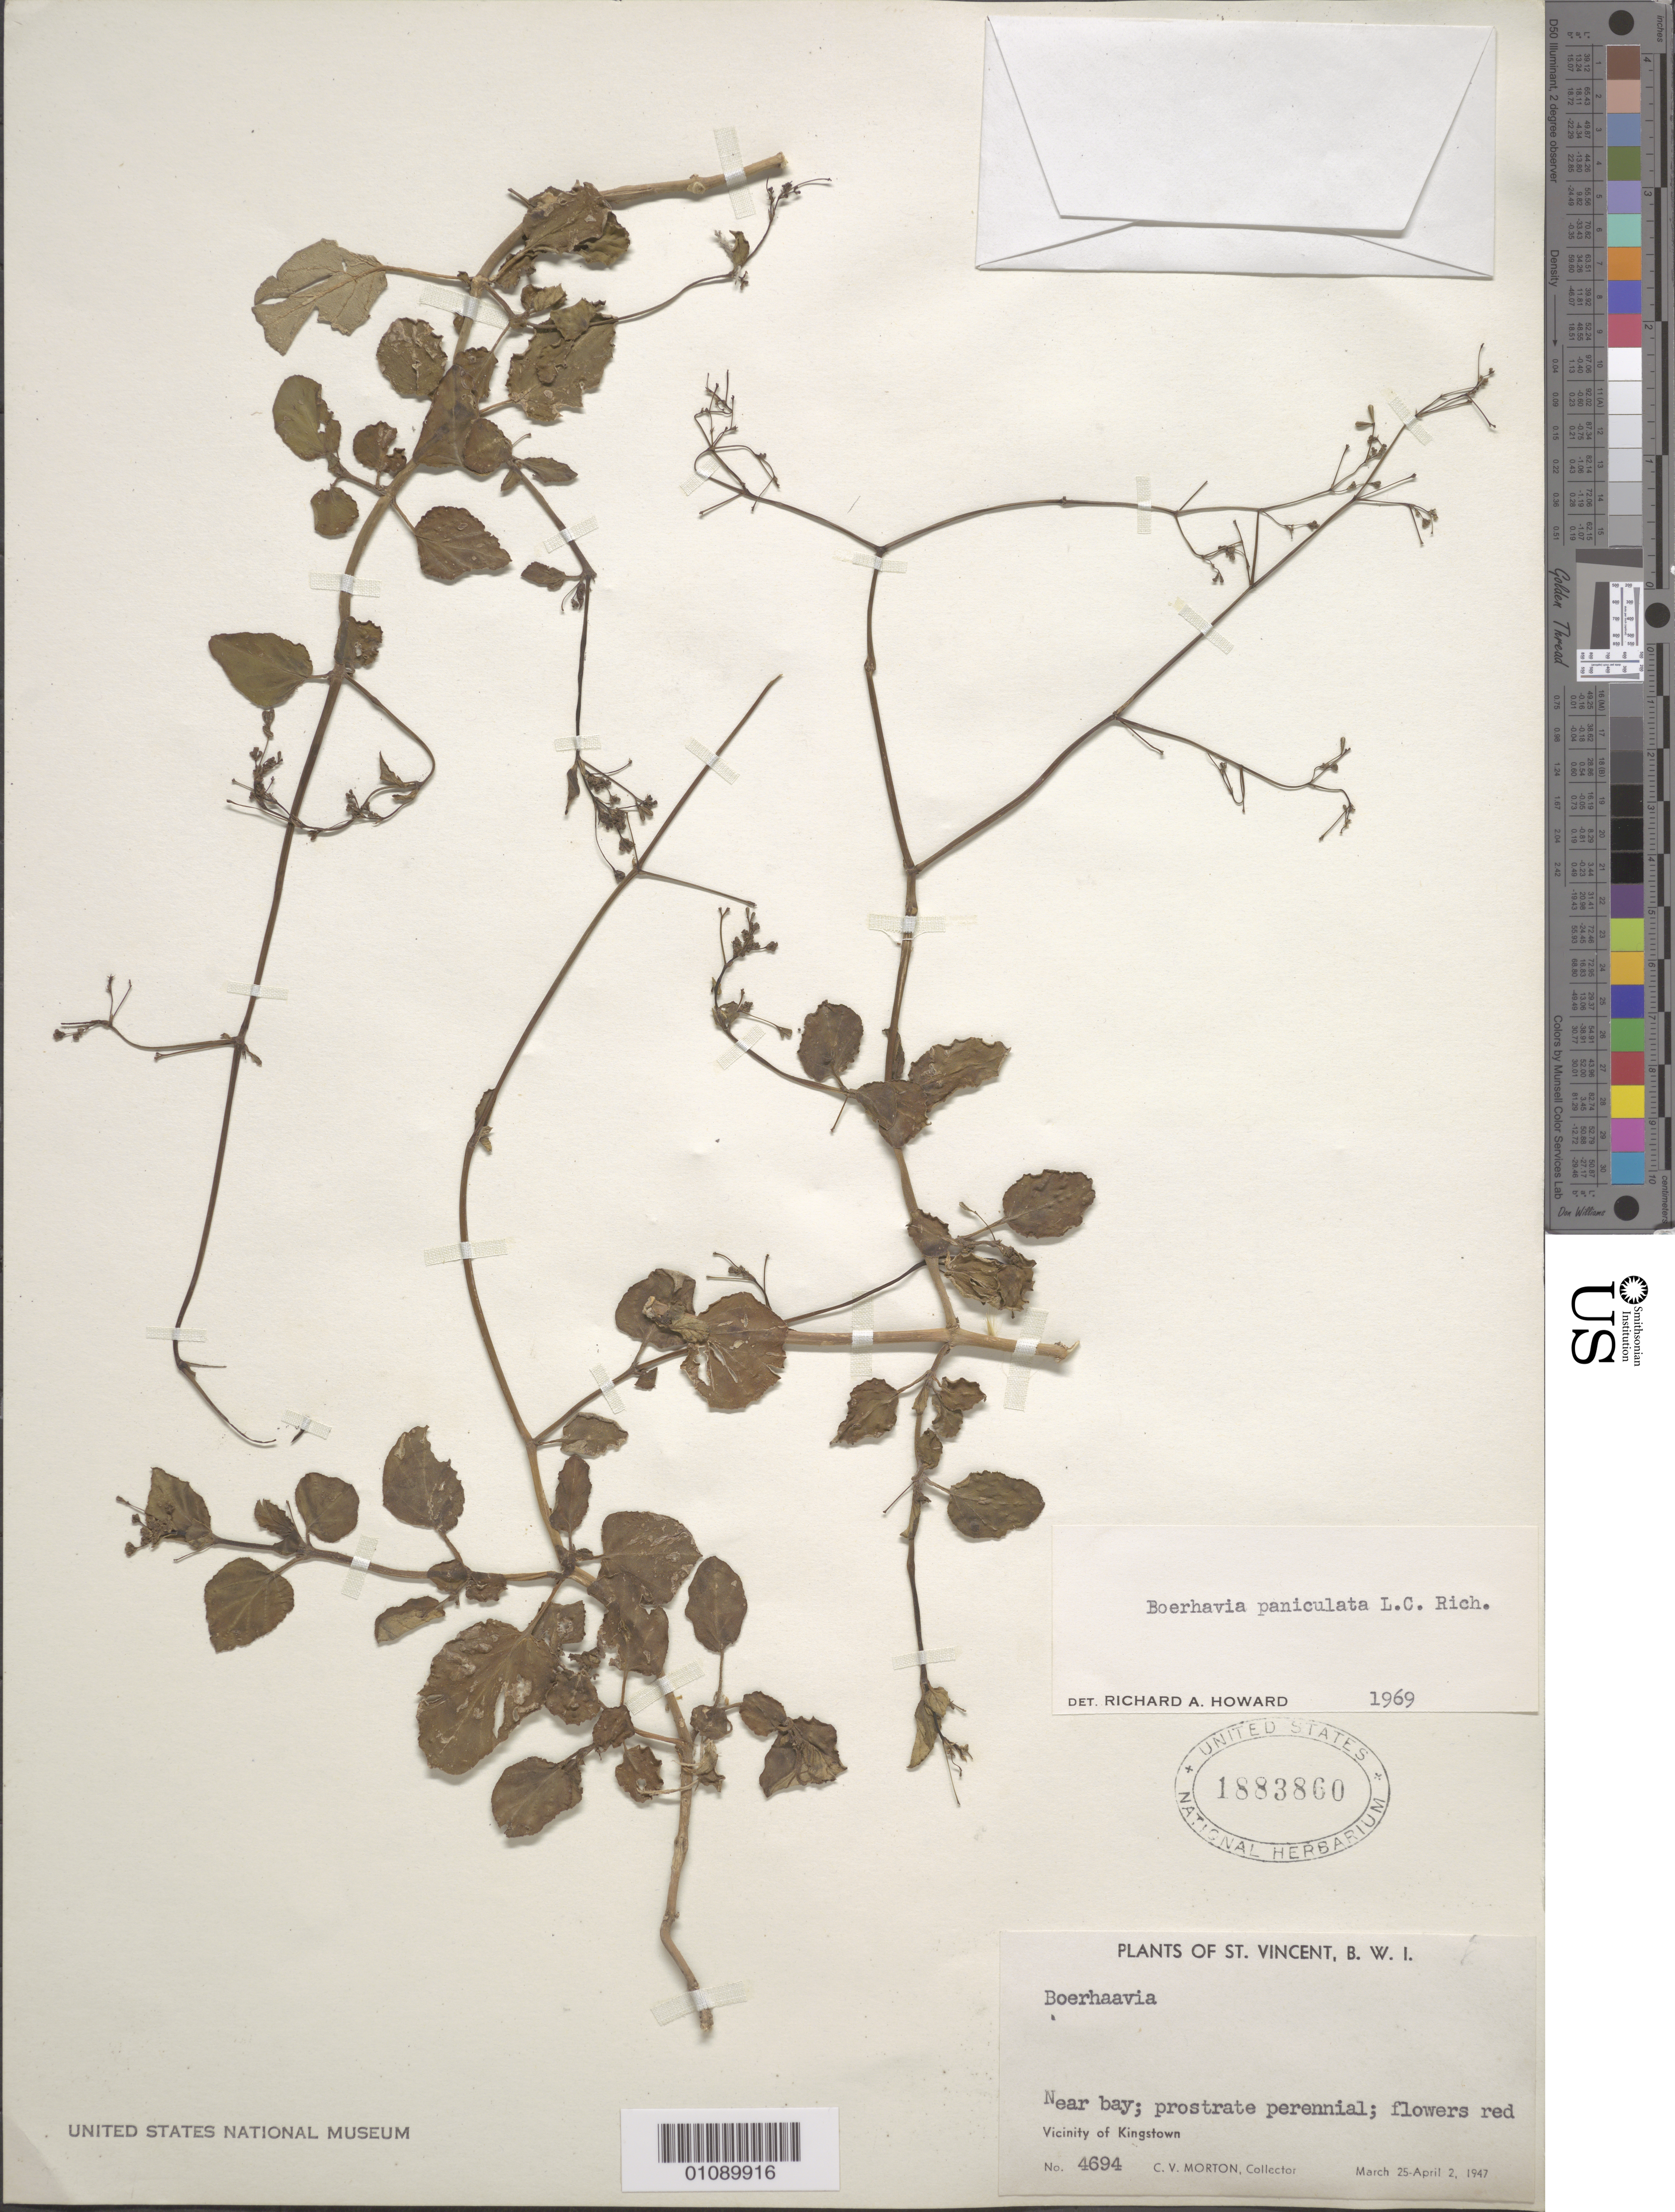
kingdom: Plantae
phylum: Tracheophyta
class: Magnoliopsida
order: Caryophyllales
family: Nyctaginaceae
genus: Boerhavia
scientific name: Boerhavia paniculata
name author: Lam.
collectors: C. V. Morton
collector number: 4694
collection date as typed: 25 Mar 1947 to 02 Apr 1947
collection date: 1947-03-25/1947-04-02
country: St. Vincent - Grenadines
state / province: Saint George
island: St. Vincent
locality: Vicinity of Kingstown, near bay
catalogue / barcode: US 1883860